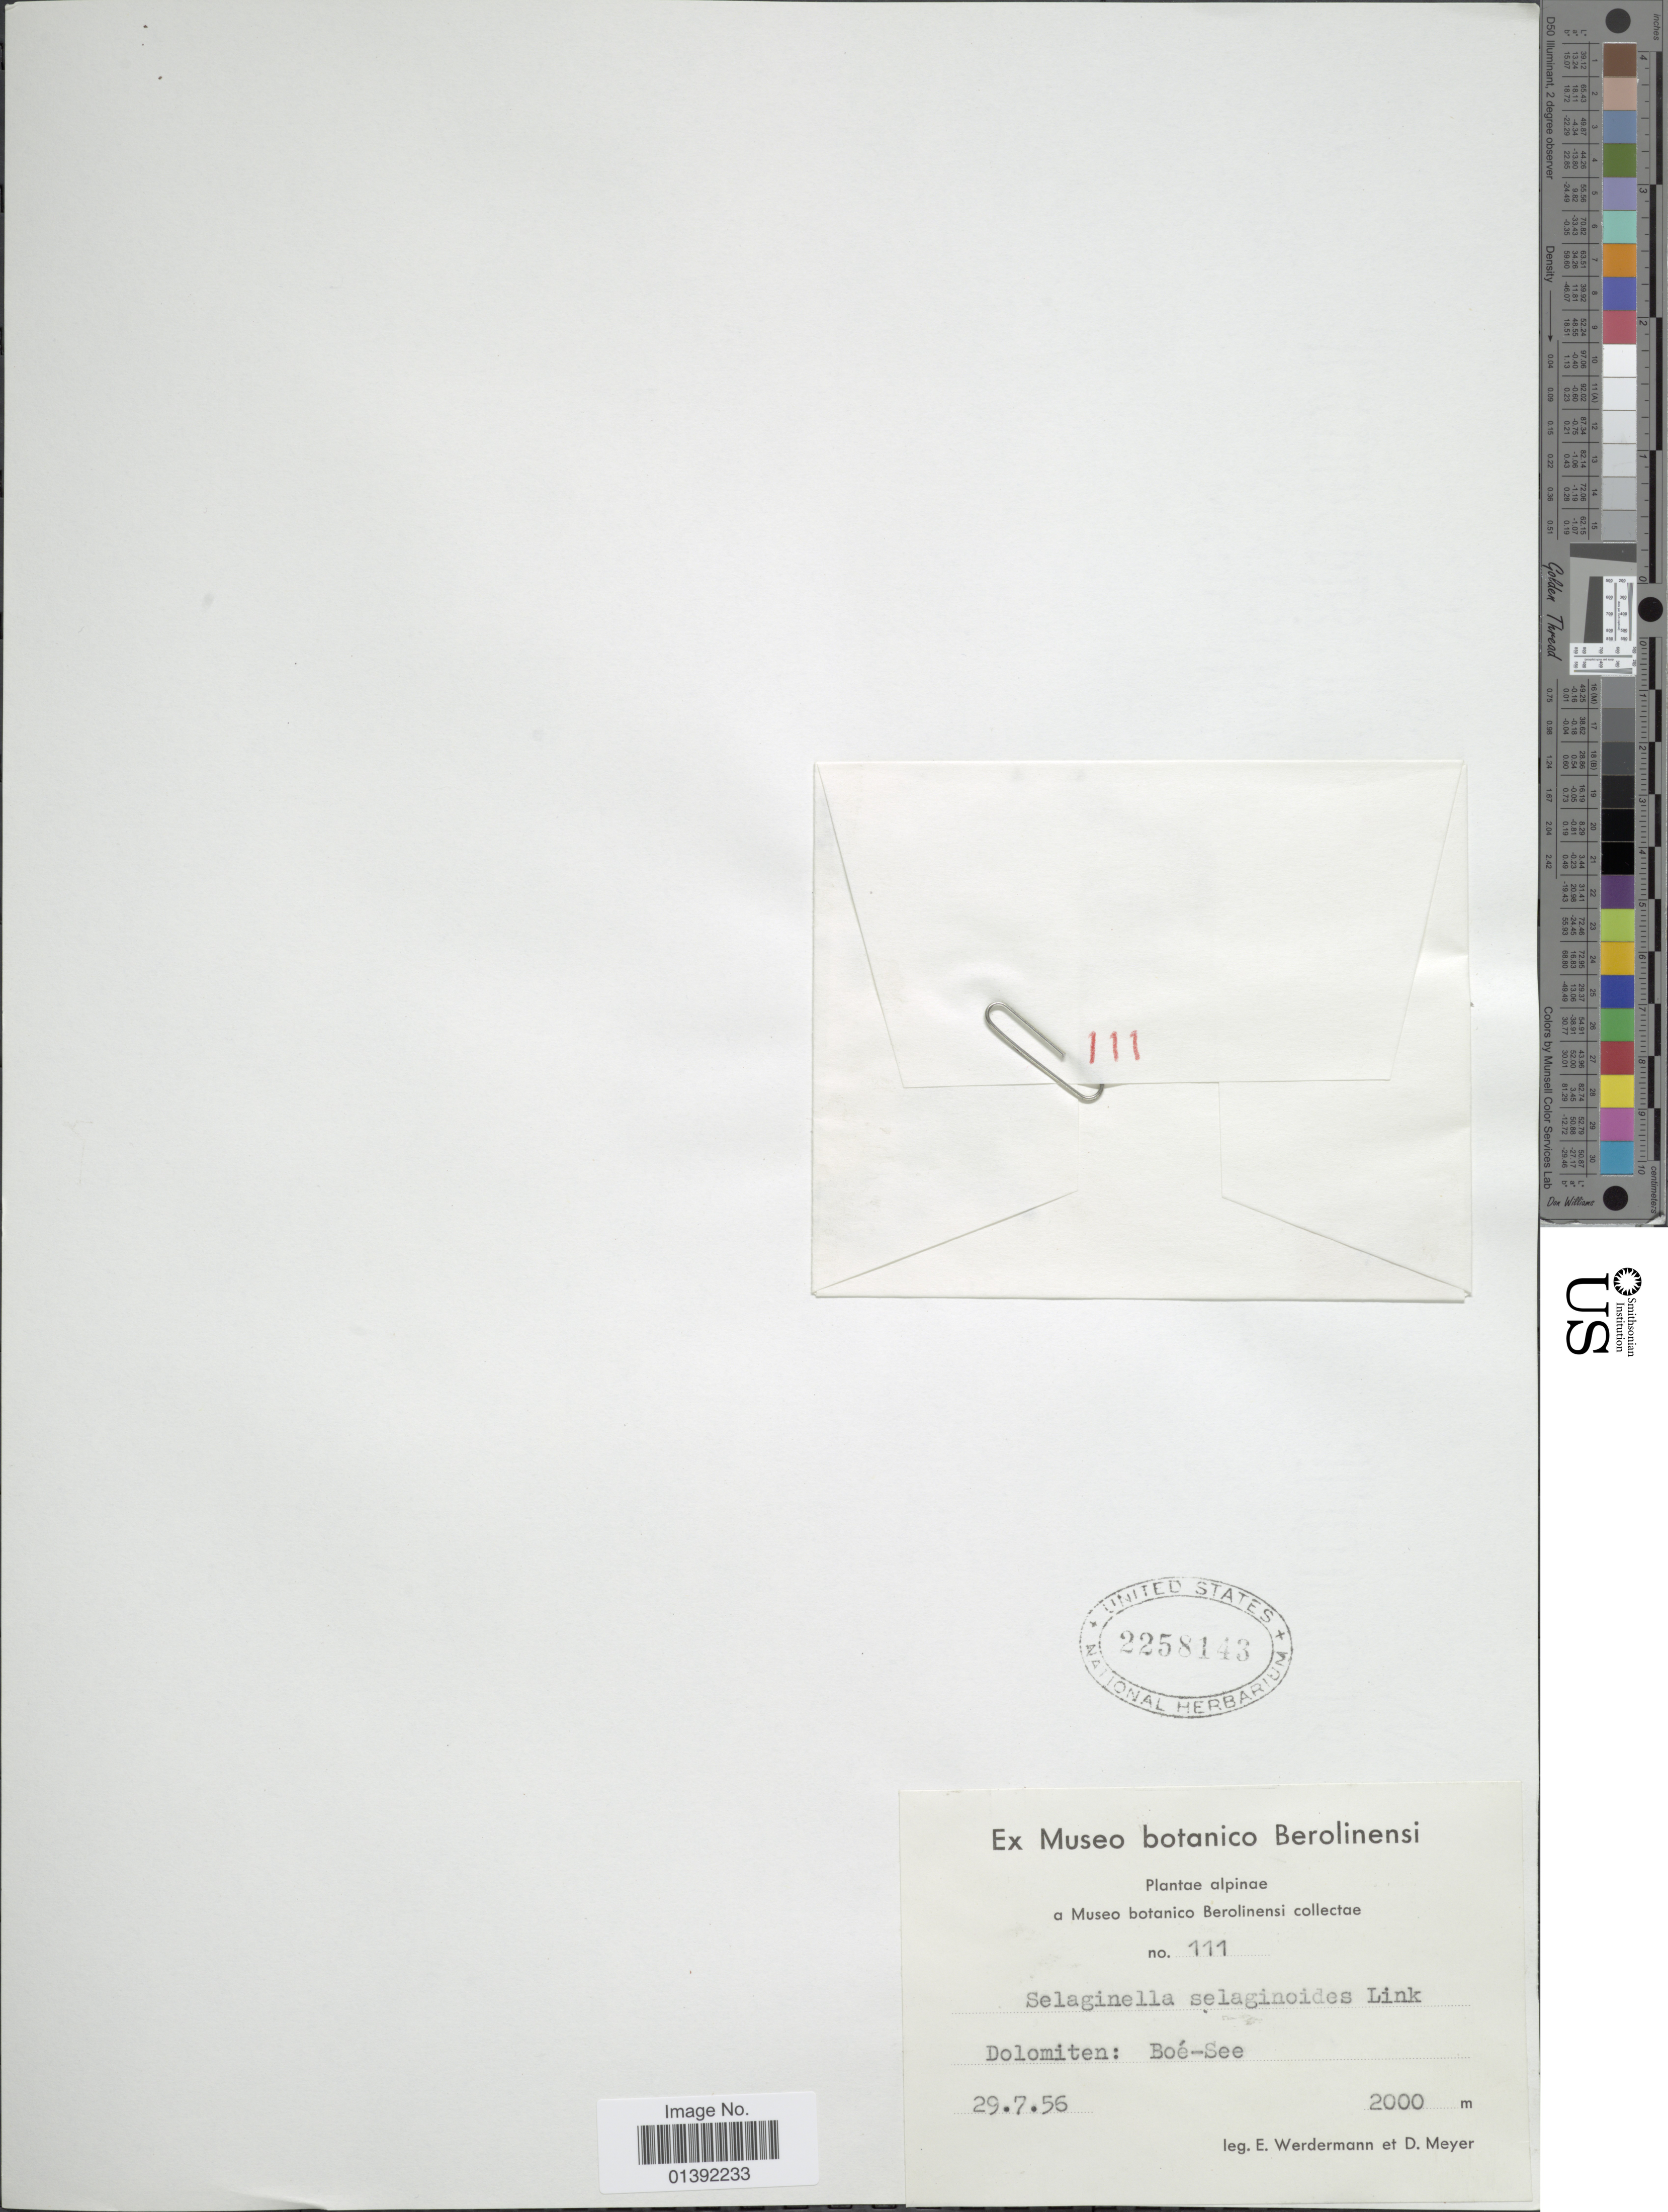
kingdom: Plantae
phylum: Tracheophyta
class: Lycopodiopsida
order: Selaginellales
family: Selaginellaceae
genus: Selaginella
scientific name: Selaginella selaginoides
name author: (L.) Link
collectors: E. Werdermann & D. Meyer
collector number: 111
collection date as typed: Transcribed d/m/y: 29/7/56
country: Italy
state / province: Trentino-Alto Adige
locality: Dolomiten: Boé-See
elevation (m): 2000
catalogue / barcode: US 2258143